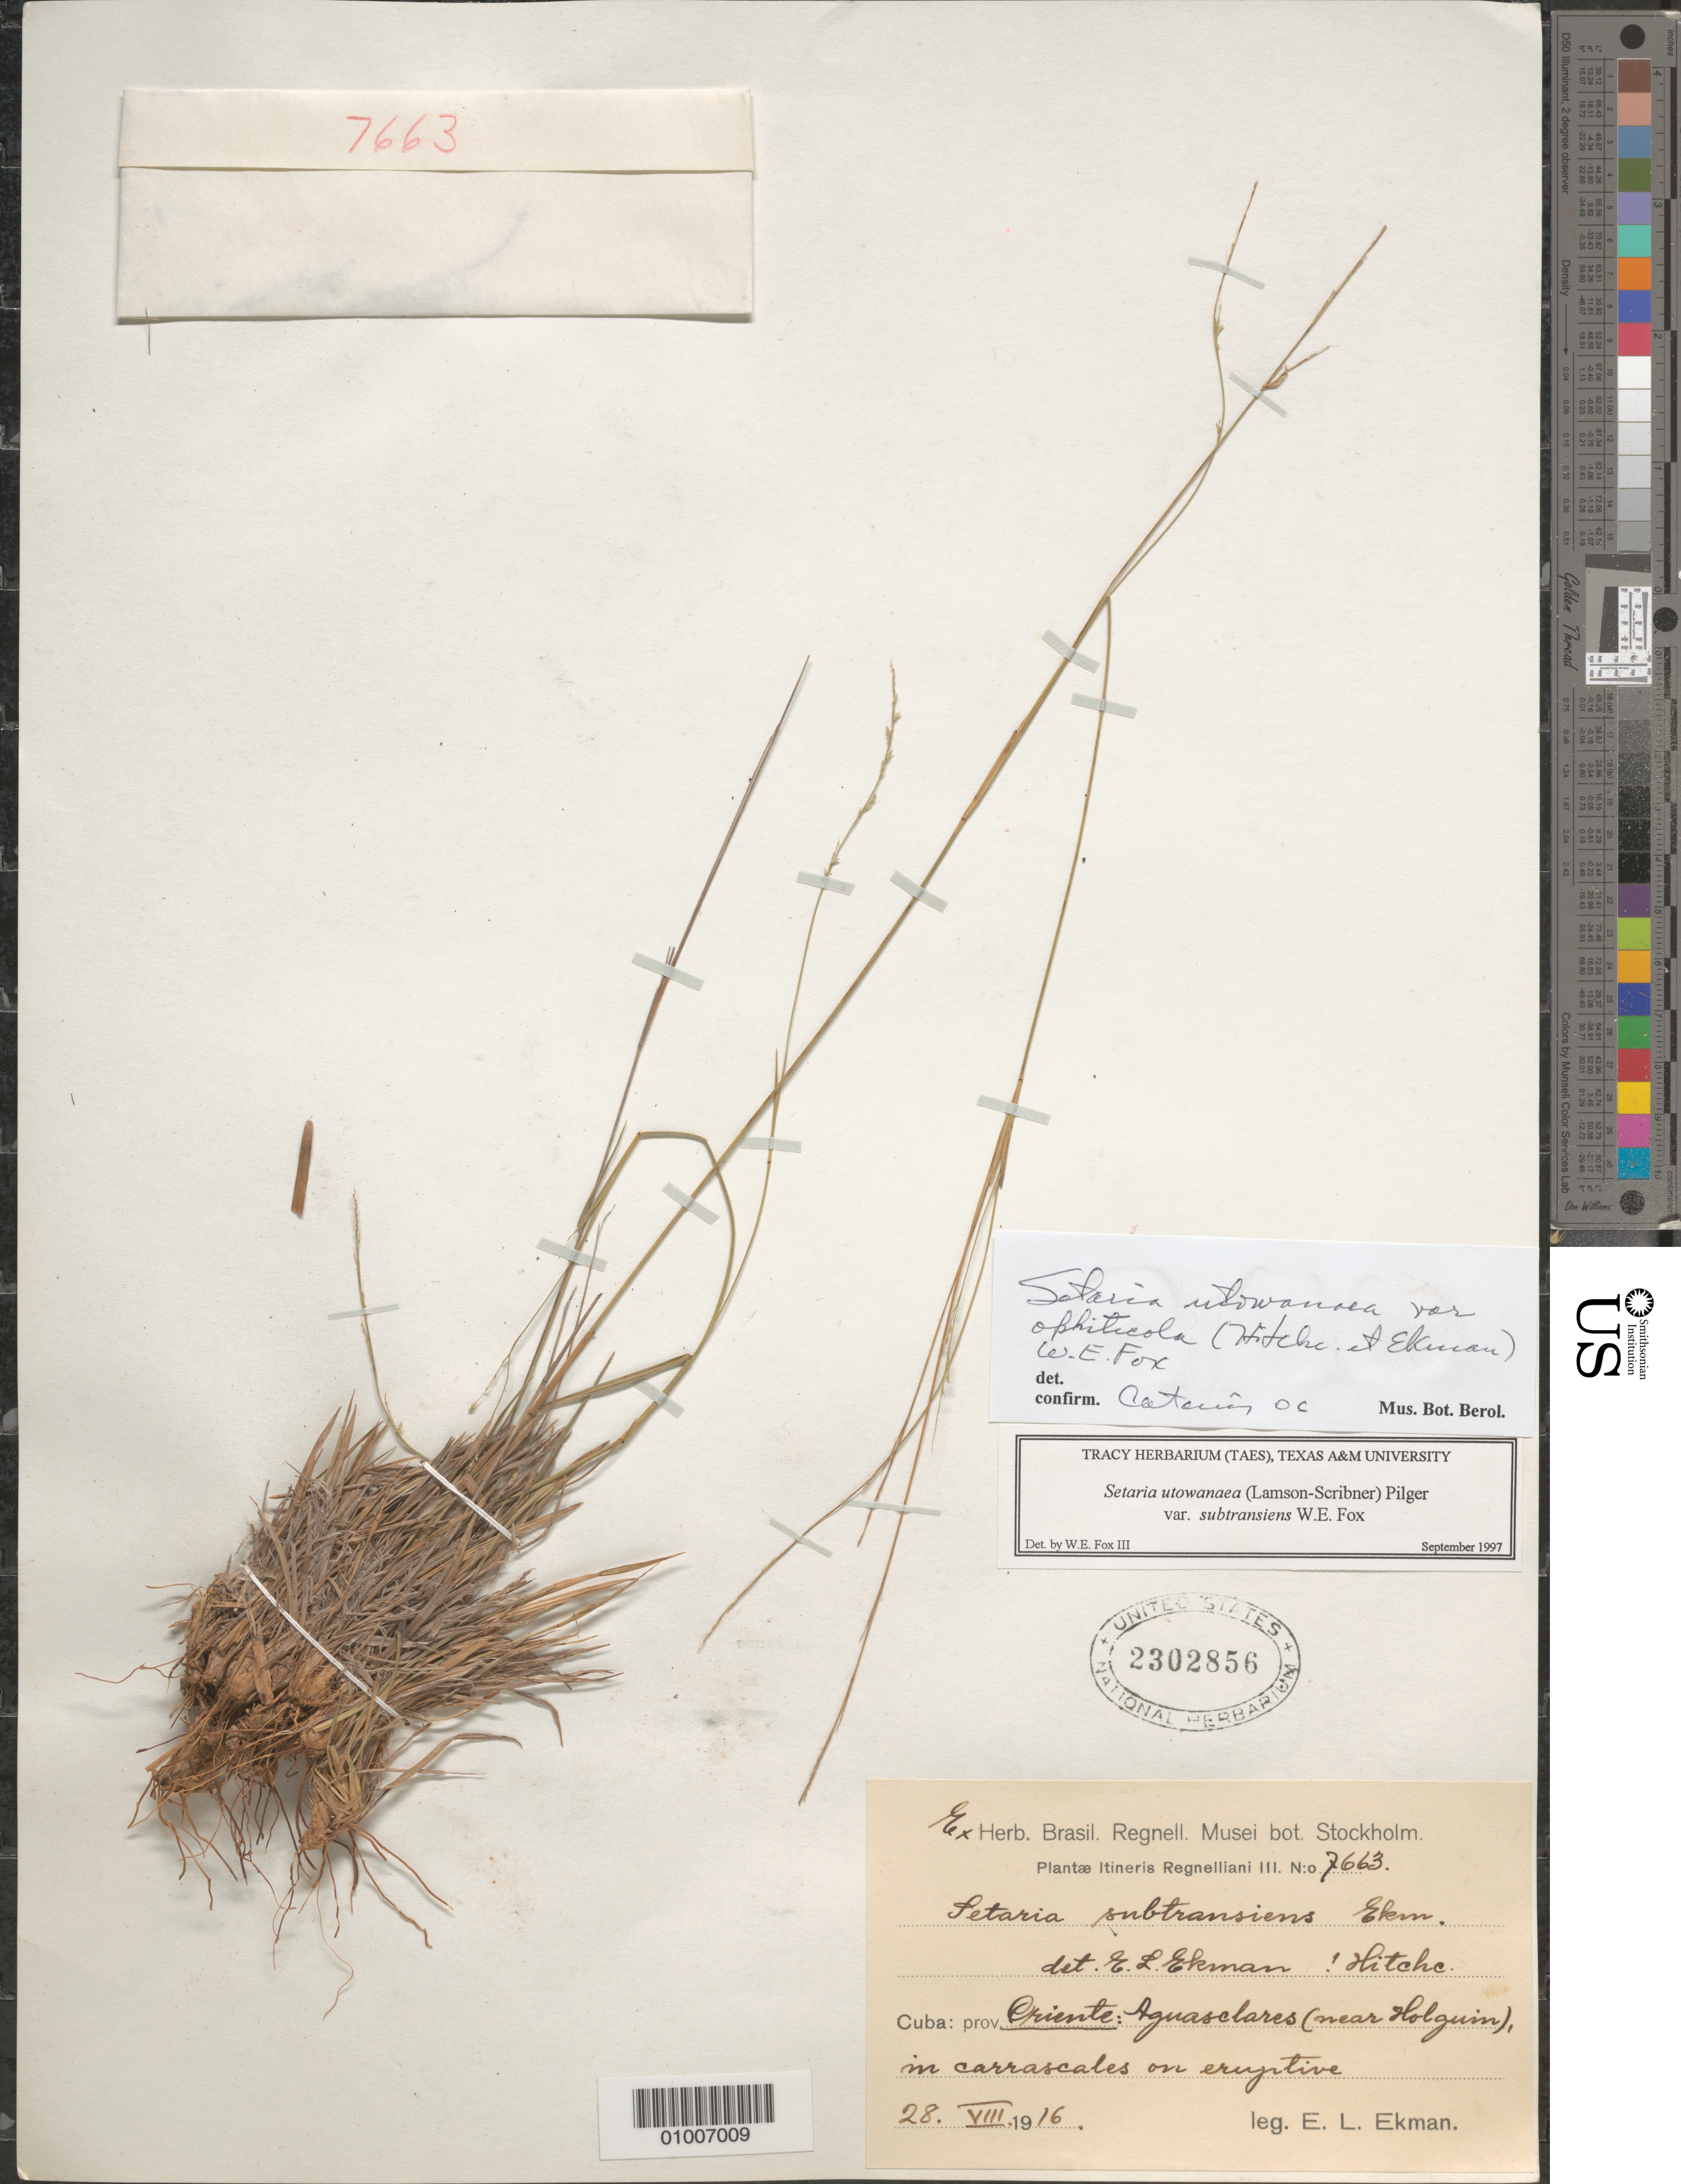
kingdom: Plantae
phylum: Tracheophyta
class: Liliopsida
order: Poales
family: Poaceae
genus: Setaria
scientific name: Setaria utowanaea var. subtransiens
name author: (Hitchc. & Ekman) W.E. Fox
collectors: E. L. Ekman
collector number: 7663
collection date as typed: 28 Aug 1916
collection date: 1916-08-28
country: Cuba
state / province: Holguín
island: Cuba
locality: Agnasclares (near Holguin) in carrascales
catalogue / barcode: US 2302856